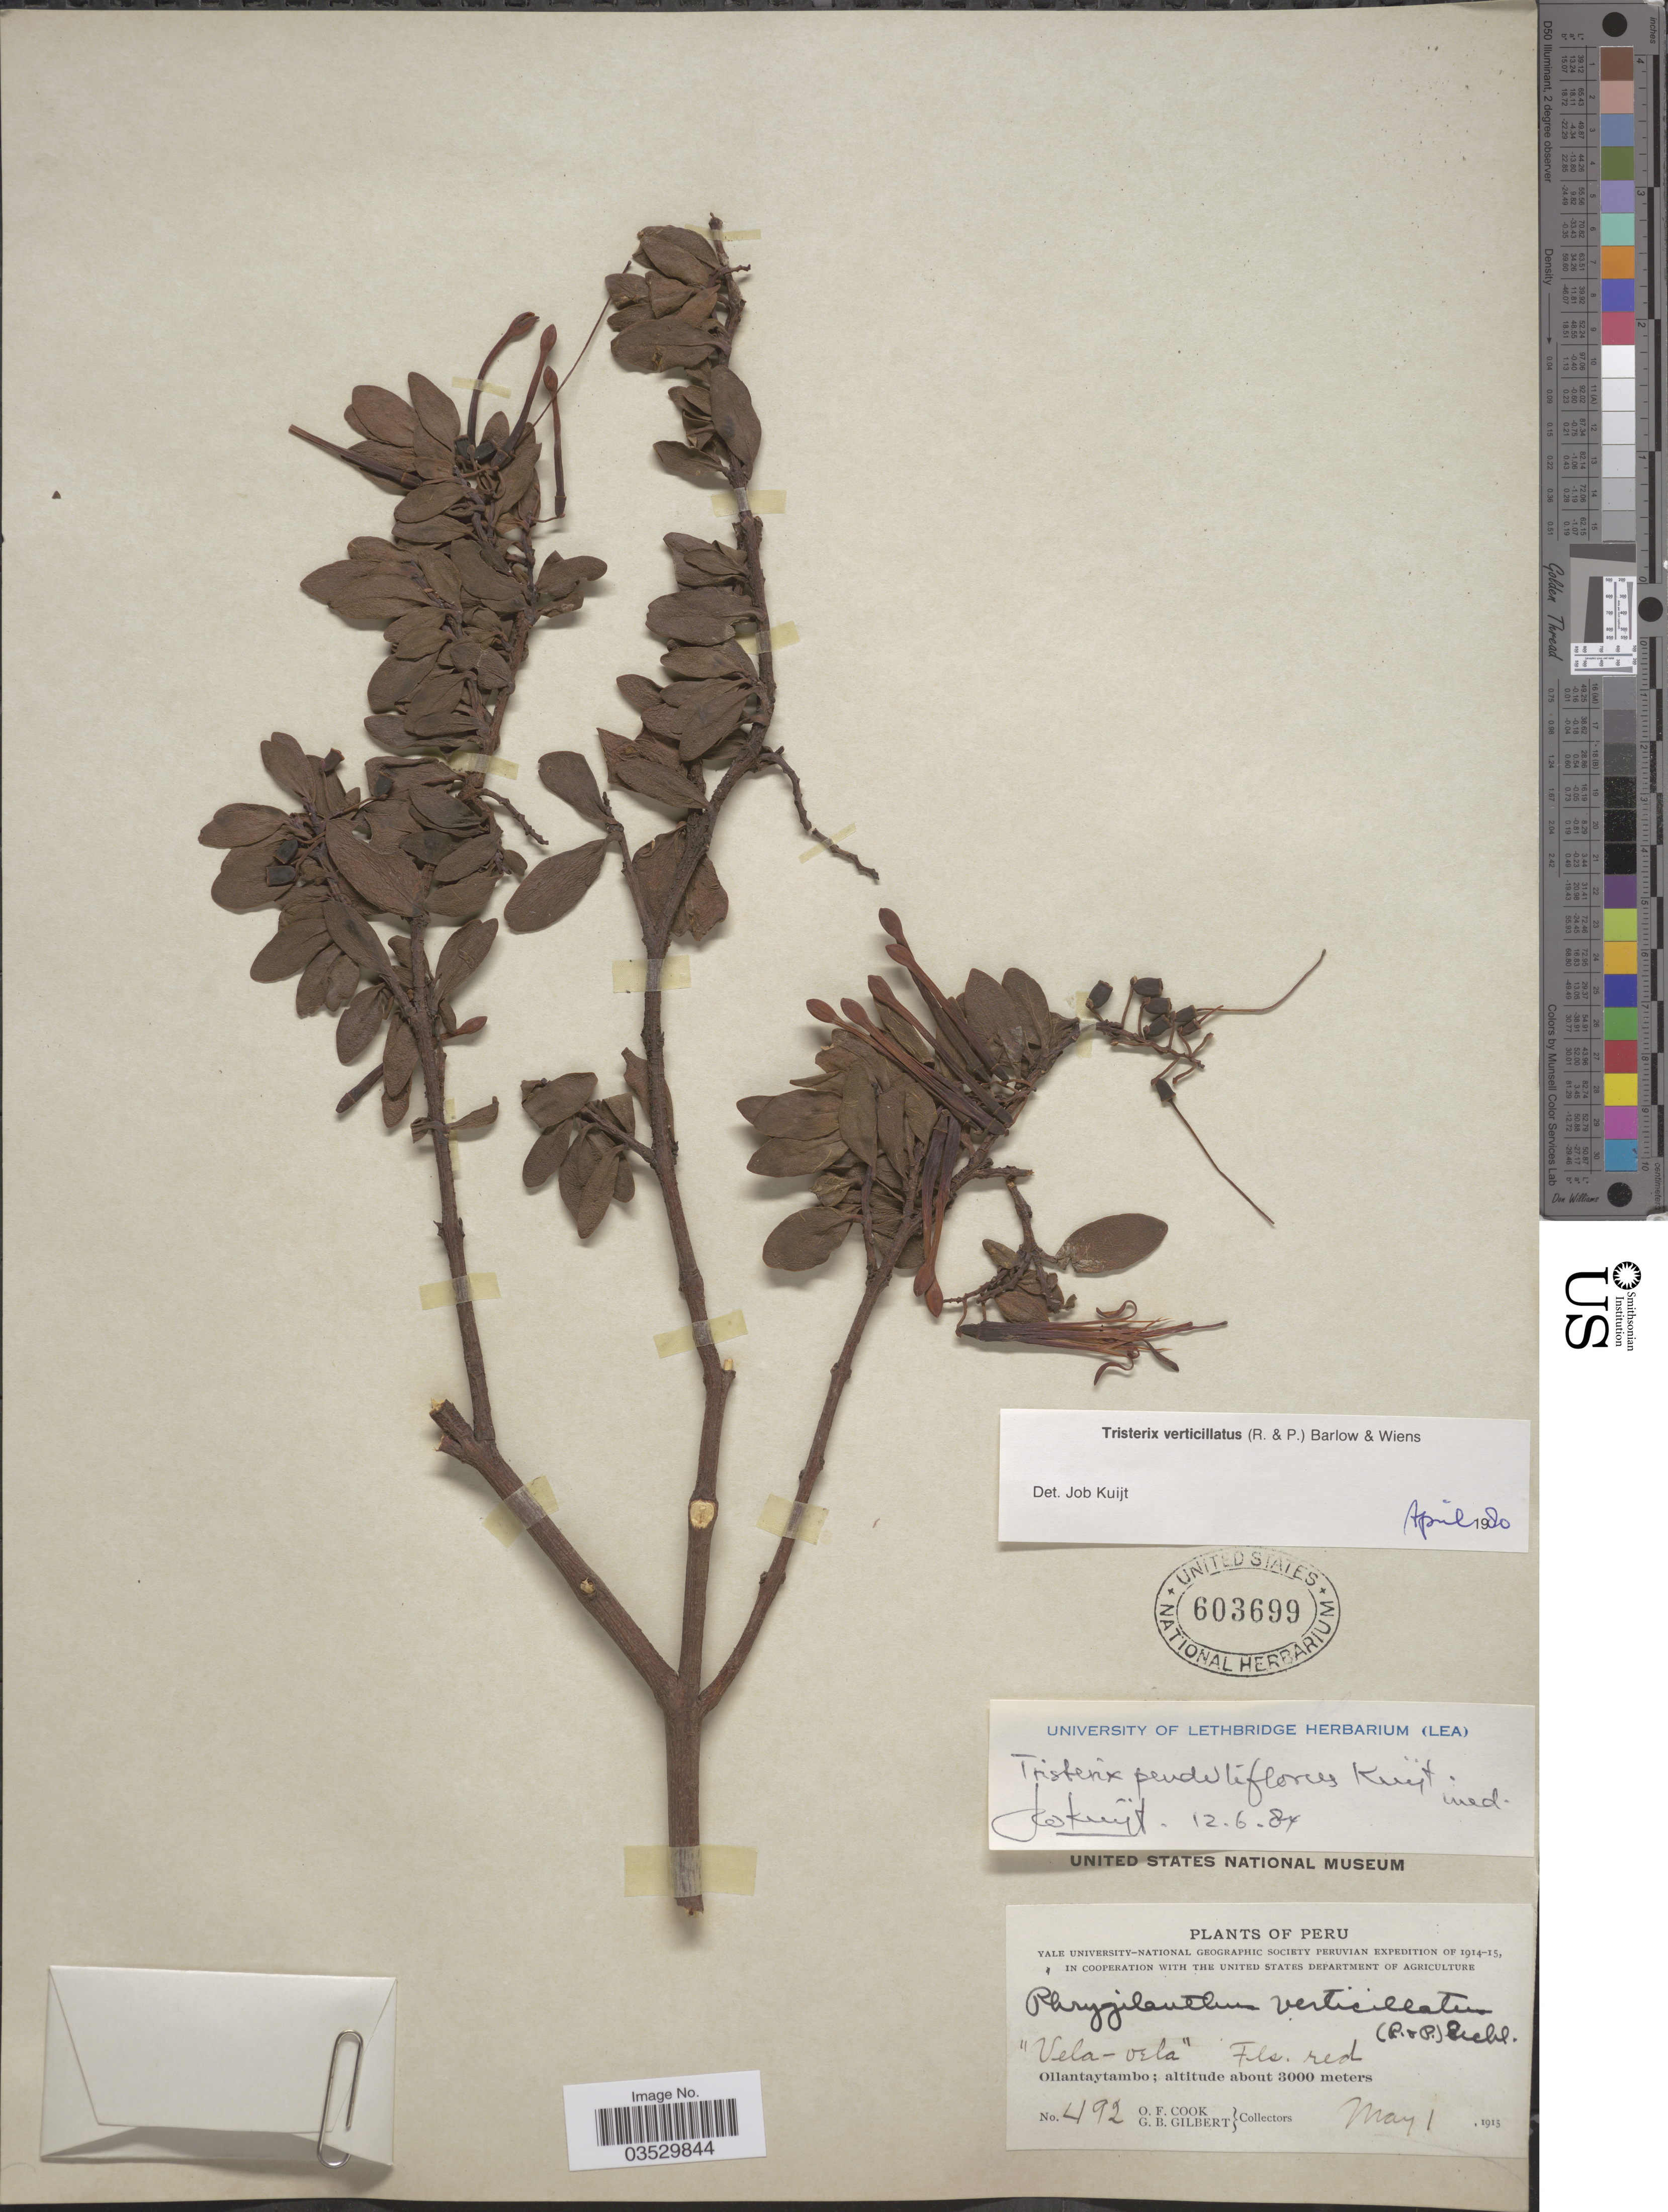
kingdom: Plantae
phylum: Tracheophyta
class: Magnoliopsida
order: Santalales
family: Loranthaceae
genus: Tristerix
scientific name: Tristerix penduliflorus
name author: Kuijt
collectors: O. F. Cook & G. B. Gilbert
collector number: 492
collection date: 1915-05-01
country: Peru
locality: Ollantaytambo.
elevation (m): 3000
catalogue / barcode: US 603699